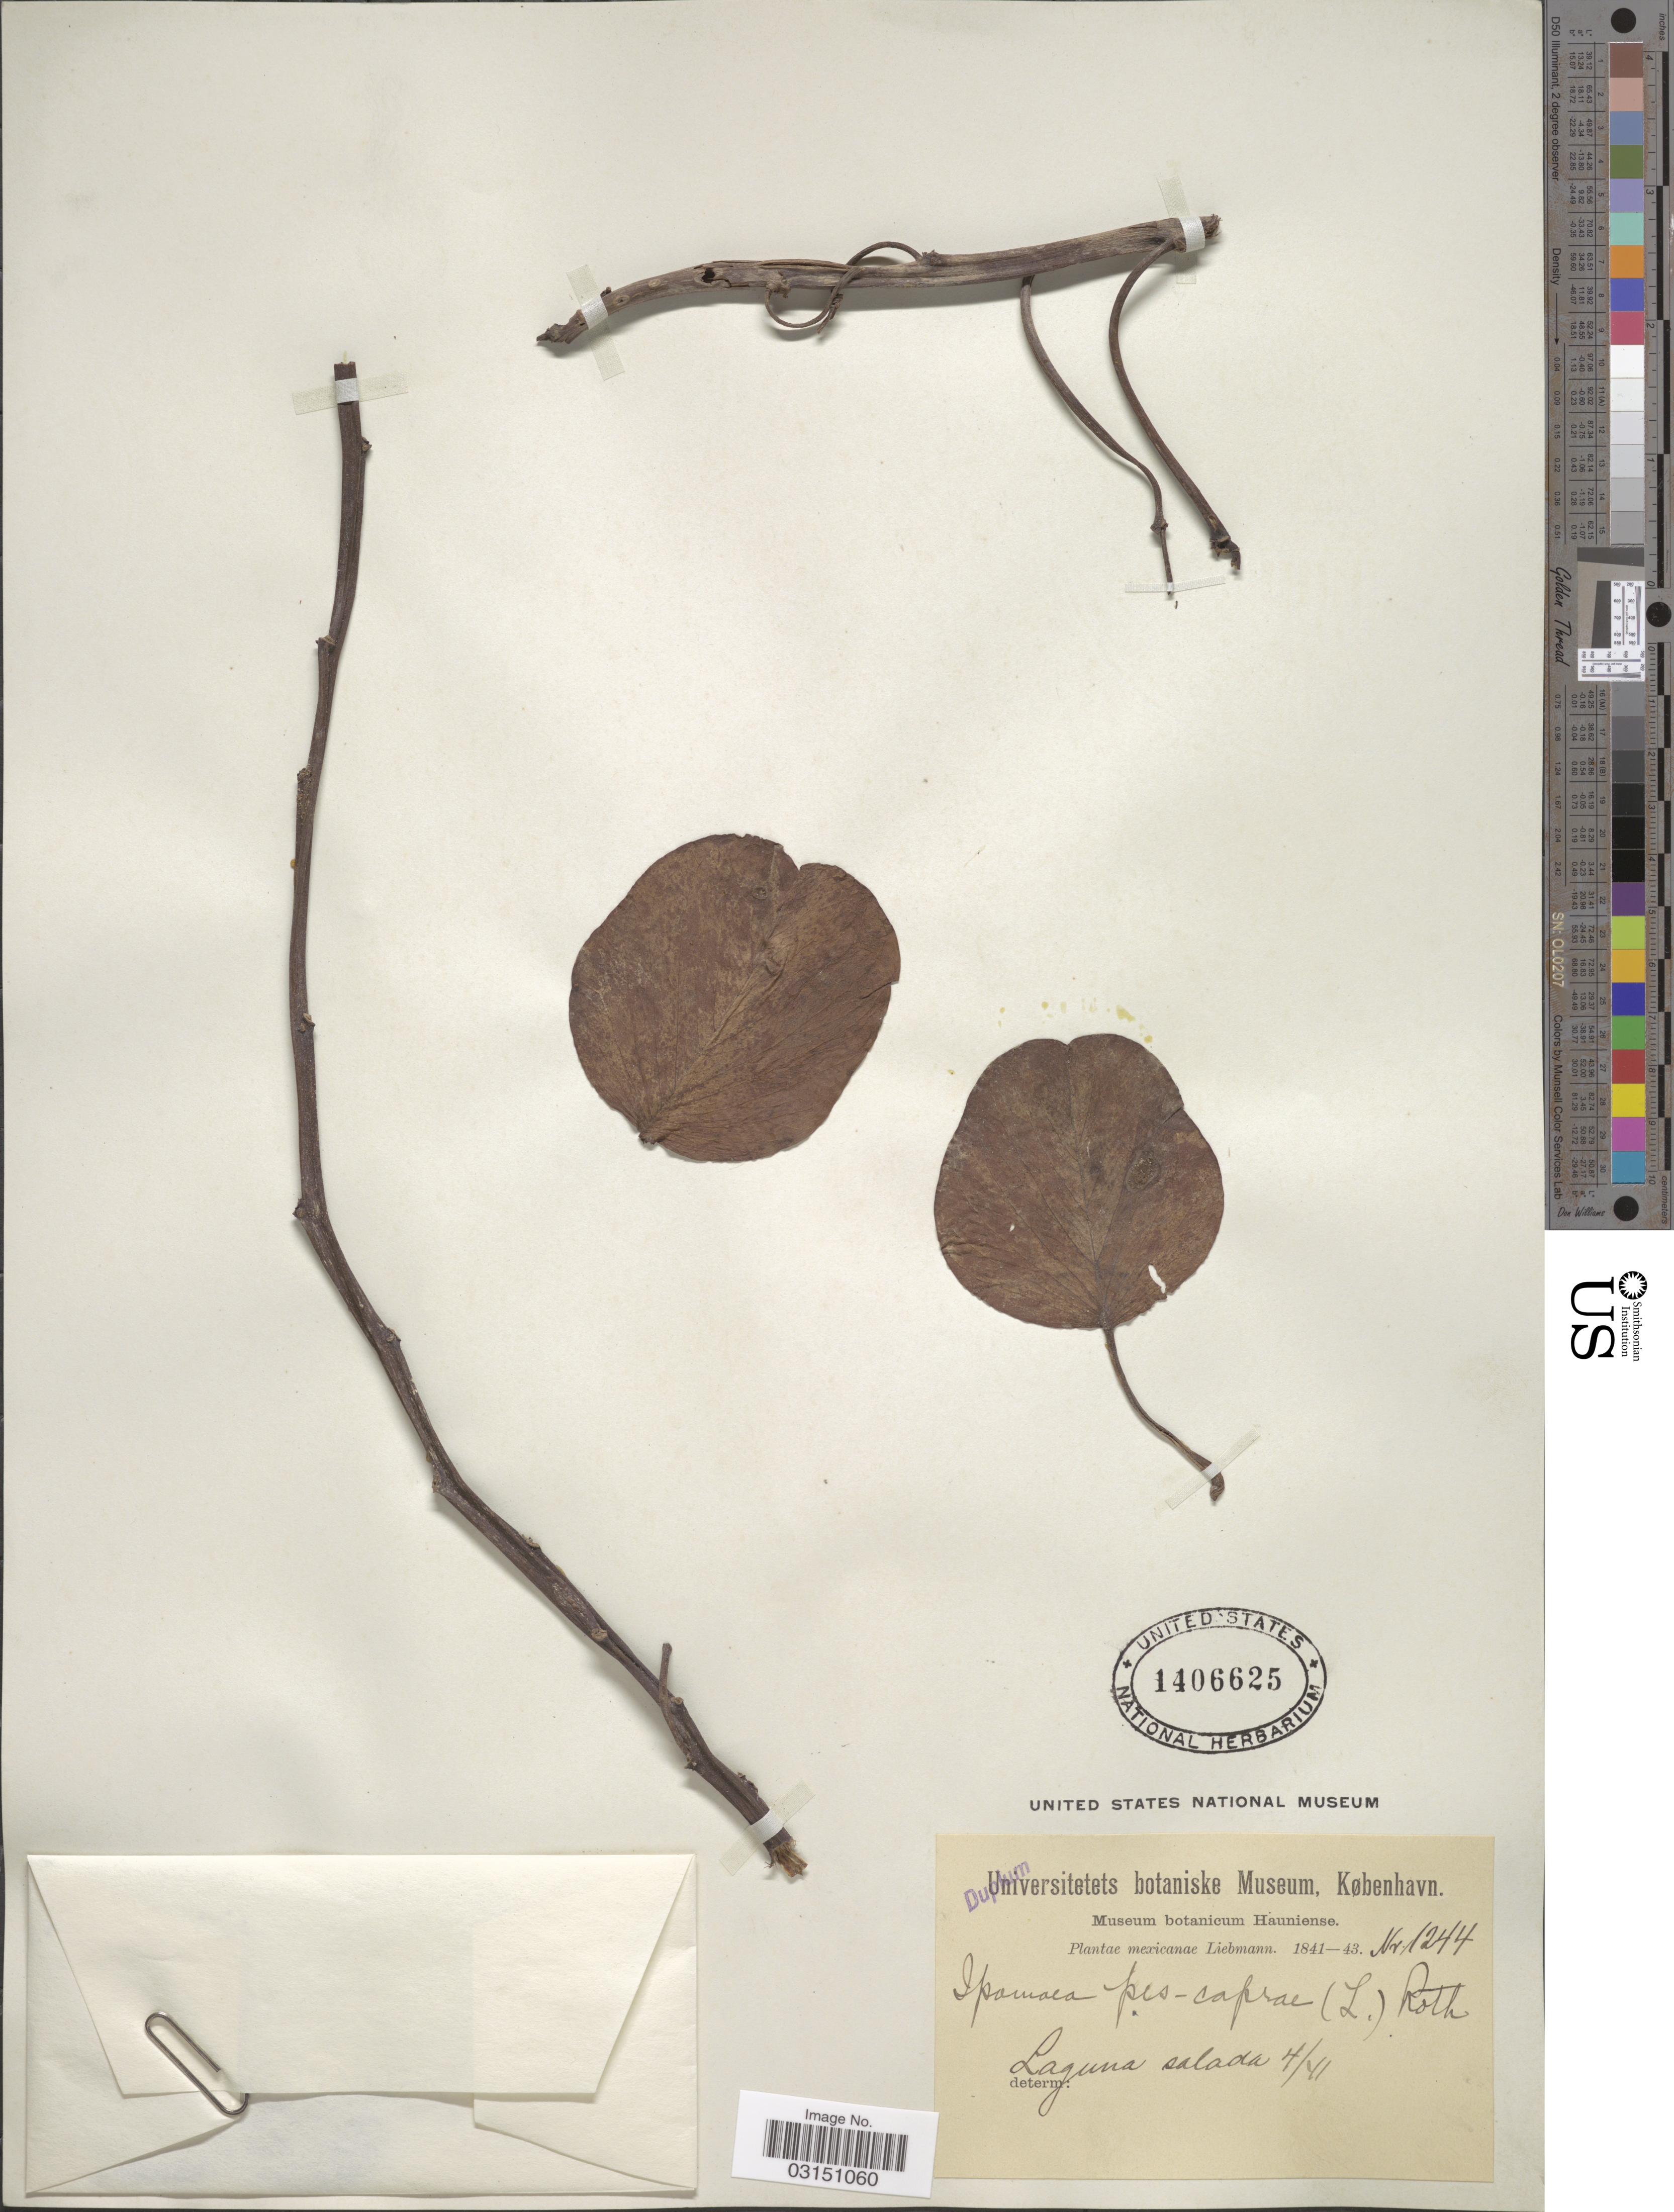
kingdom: Plantae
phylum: Tracheophyta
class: Magnoliopsida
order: Solanales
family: Convolvulaceae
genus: Ipomoea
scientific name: Ipomoea pes-caprae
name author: (L.) R. Br.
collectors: Liebmann, --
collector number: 1244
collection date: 1841-04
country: Mexico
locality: Laguna salada.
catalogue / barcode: US 1406625